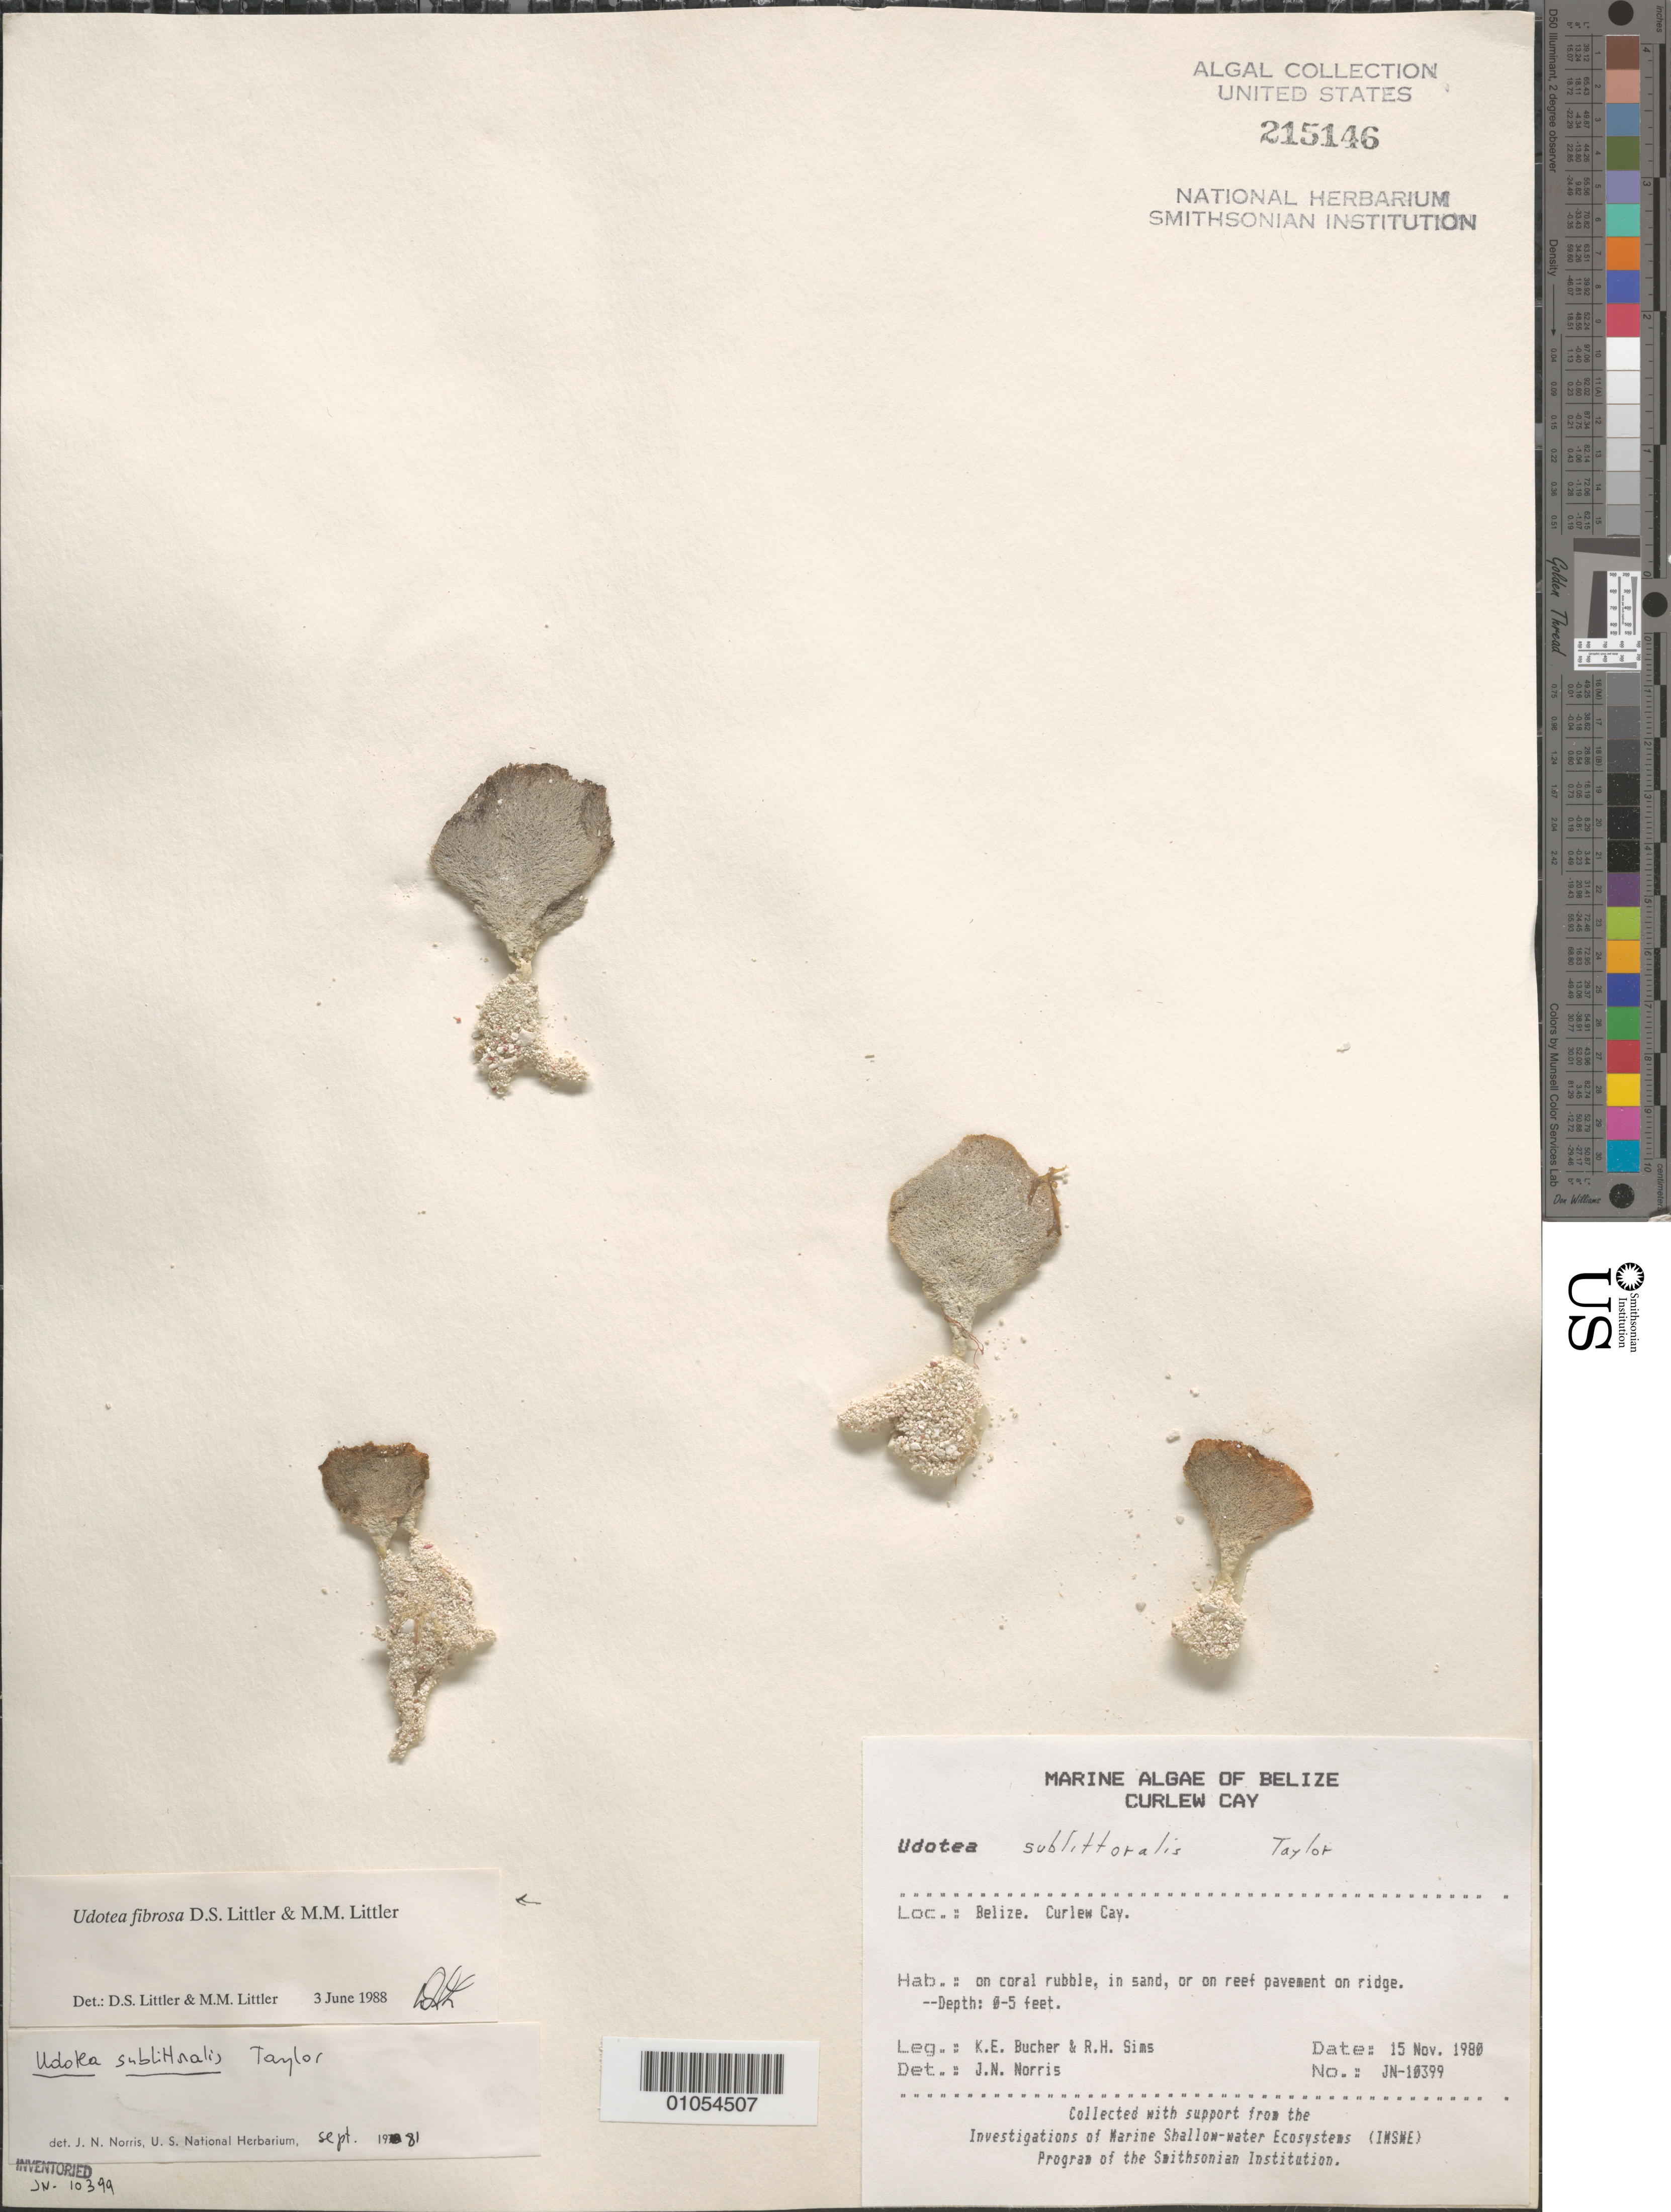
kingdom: Plantae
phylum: Chlorophyta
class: Ulvophyceae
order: Bryopsidales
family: Udoteaceae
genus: Udotea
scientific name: Udotea fibrosa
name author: D.S. Littler & Littler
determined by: Littler, D. S.; Littler, M. M.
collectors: K. E. Bucher & R. H. Sims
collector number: JN-10399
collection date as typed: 15 Nov 1980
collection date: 1980-11-15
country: Belize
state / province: Stann Creek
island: Curlew Cay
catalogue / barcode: US 215146